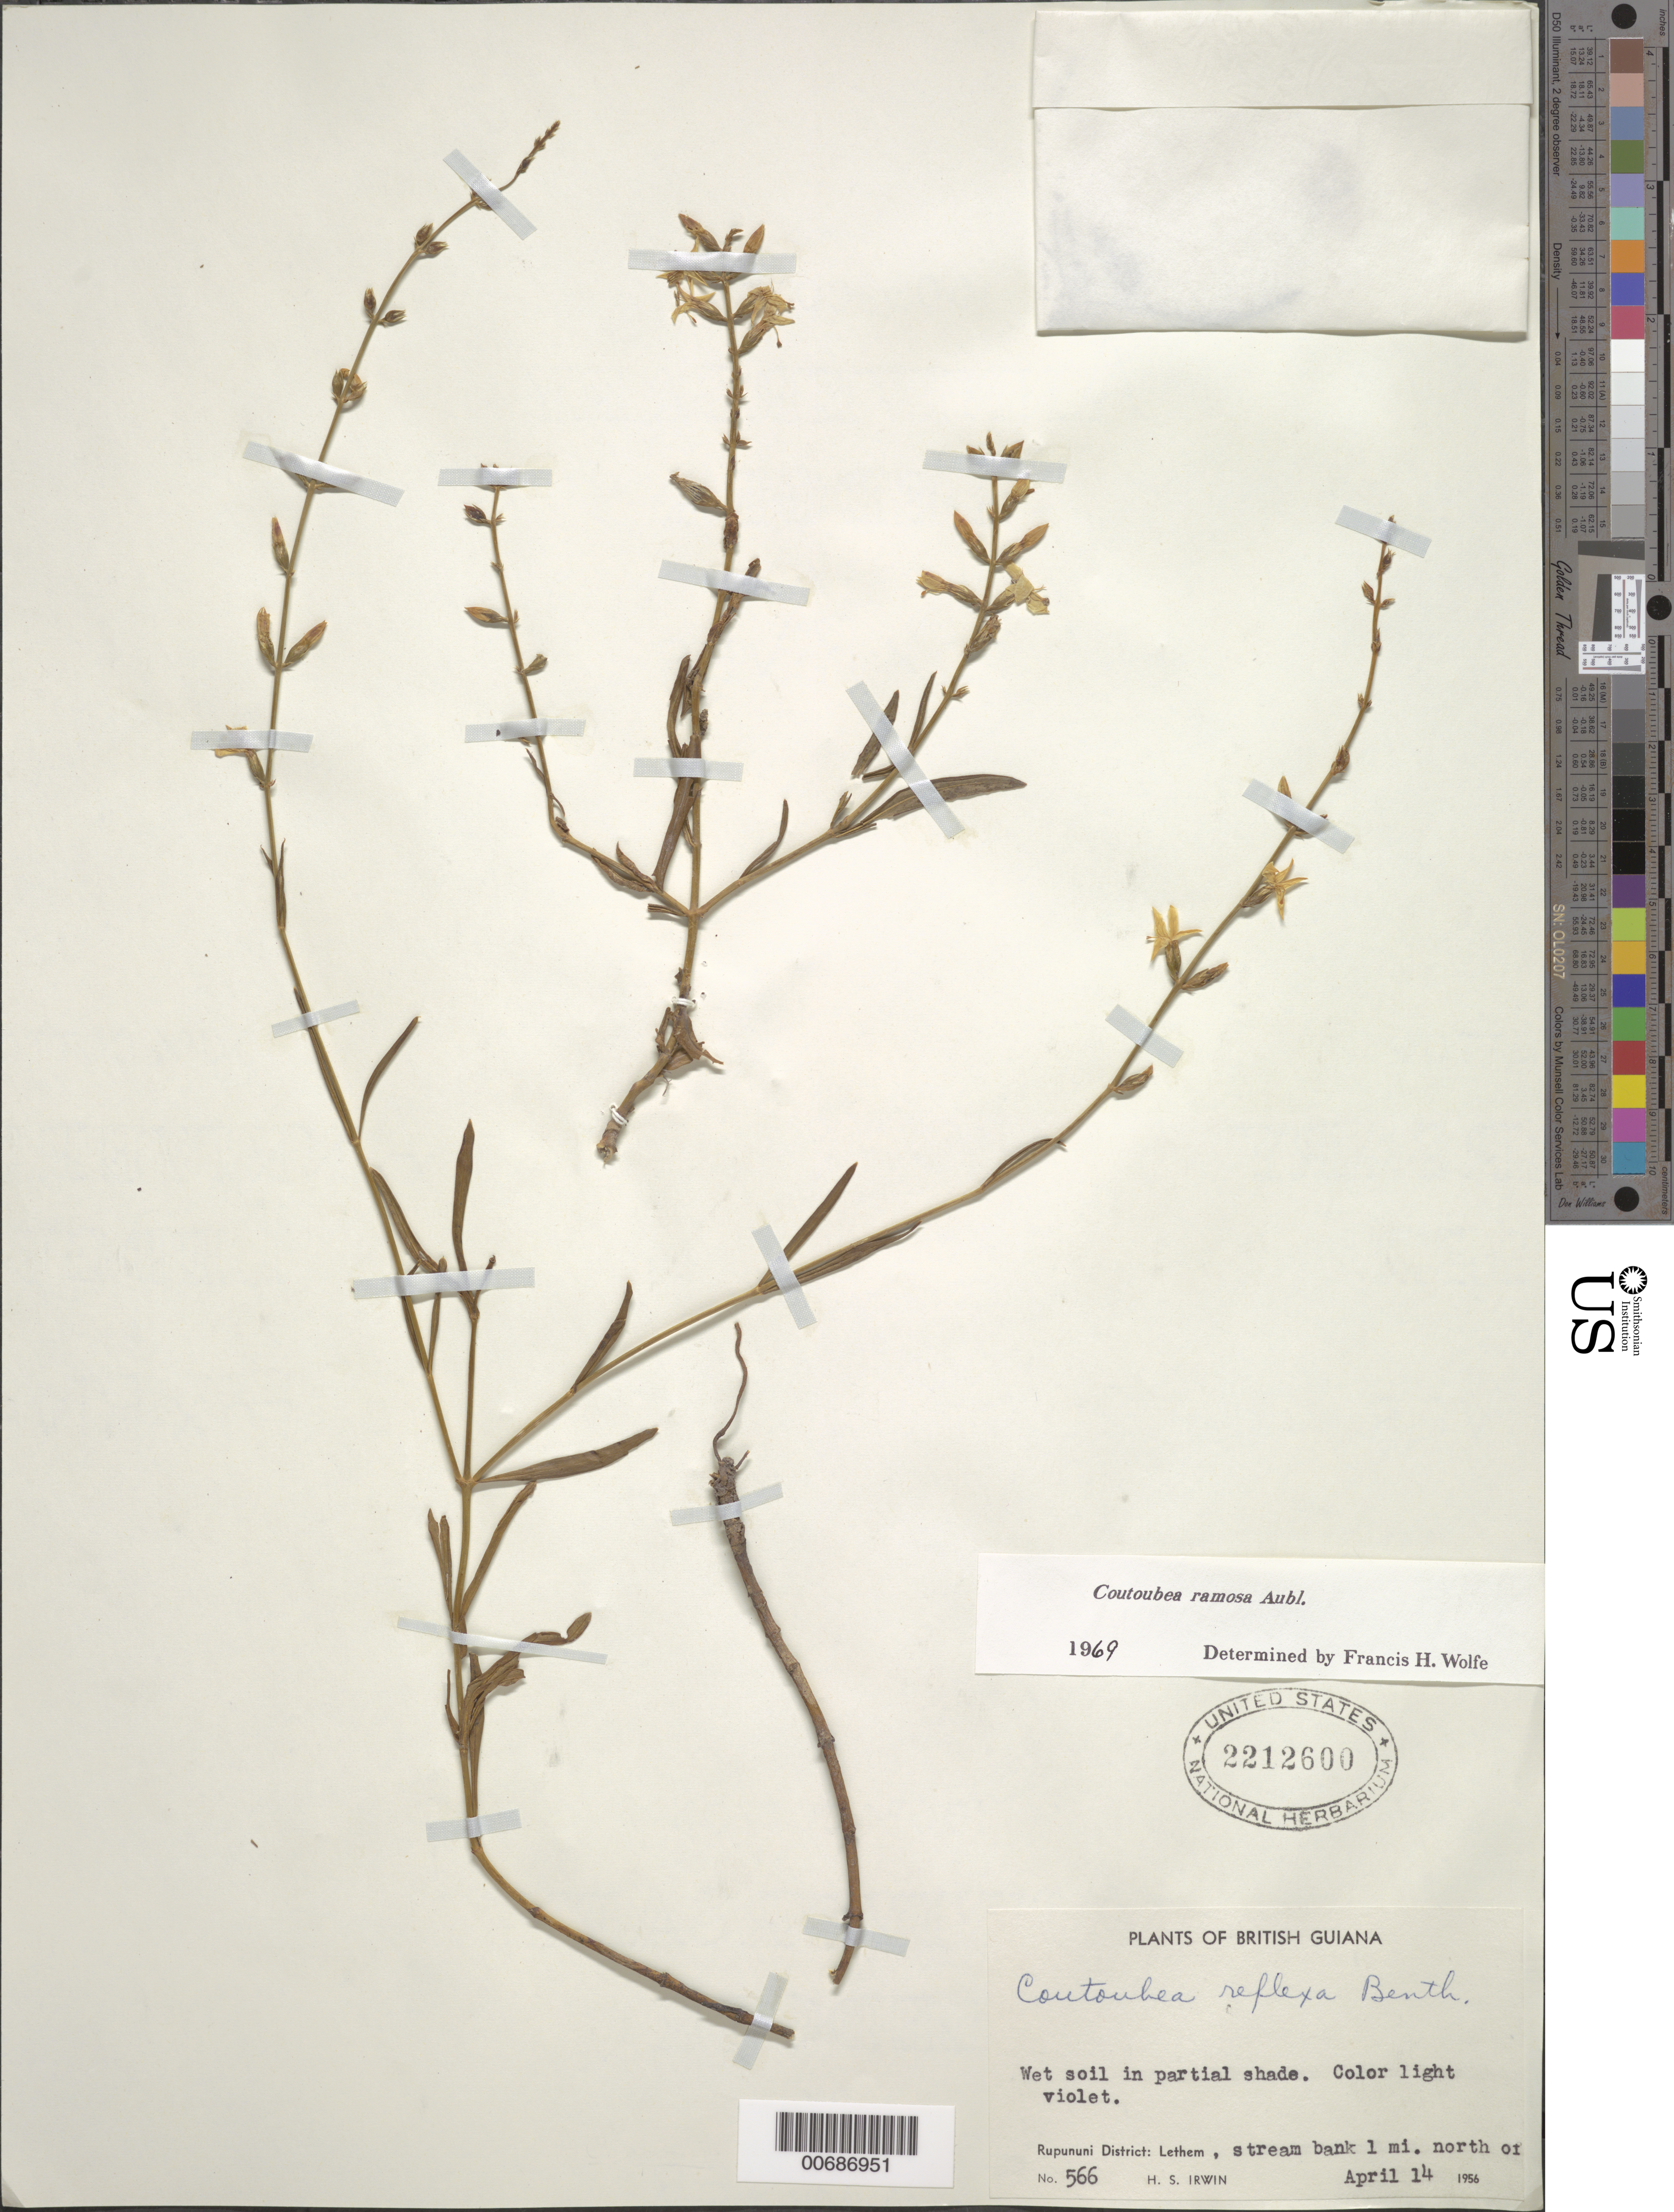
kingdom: Plantae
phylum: Tracheophyta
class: Magnoliopsida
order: Gentianales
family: Gentianaceae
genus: Coutoubea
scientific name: Coutoubea ramosa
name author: Aubl.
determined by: Wolfe, F. H.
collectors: H. Irwin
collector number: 566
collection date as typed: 14-Apr-56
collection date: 1956-04-14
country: Guyana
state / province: U. Takutu-U. Essequibo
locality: Lethem, Rupununi Dist.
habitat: Wet soil in partial shade;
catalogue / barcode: US 2212600